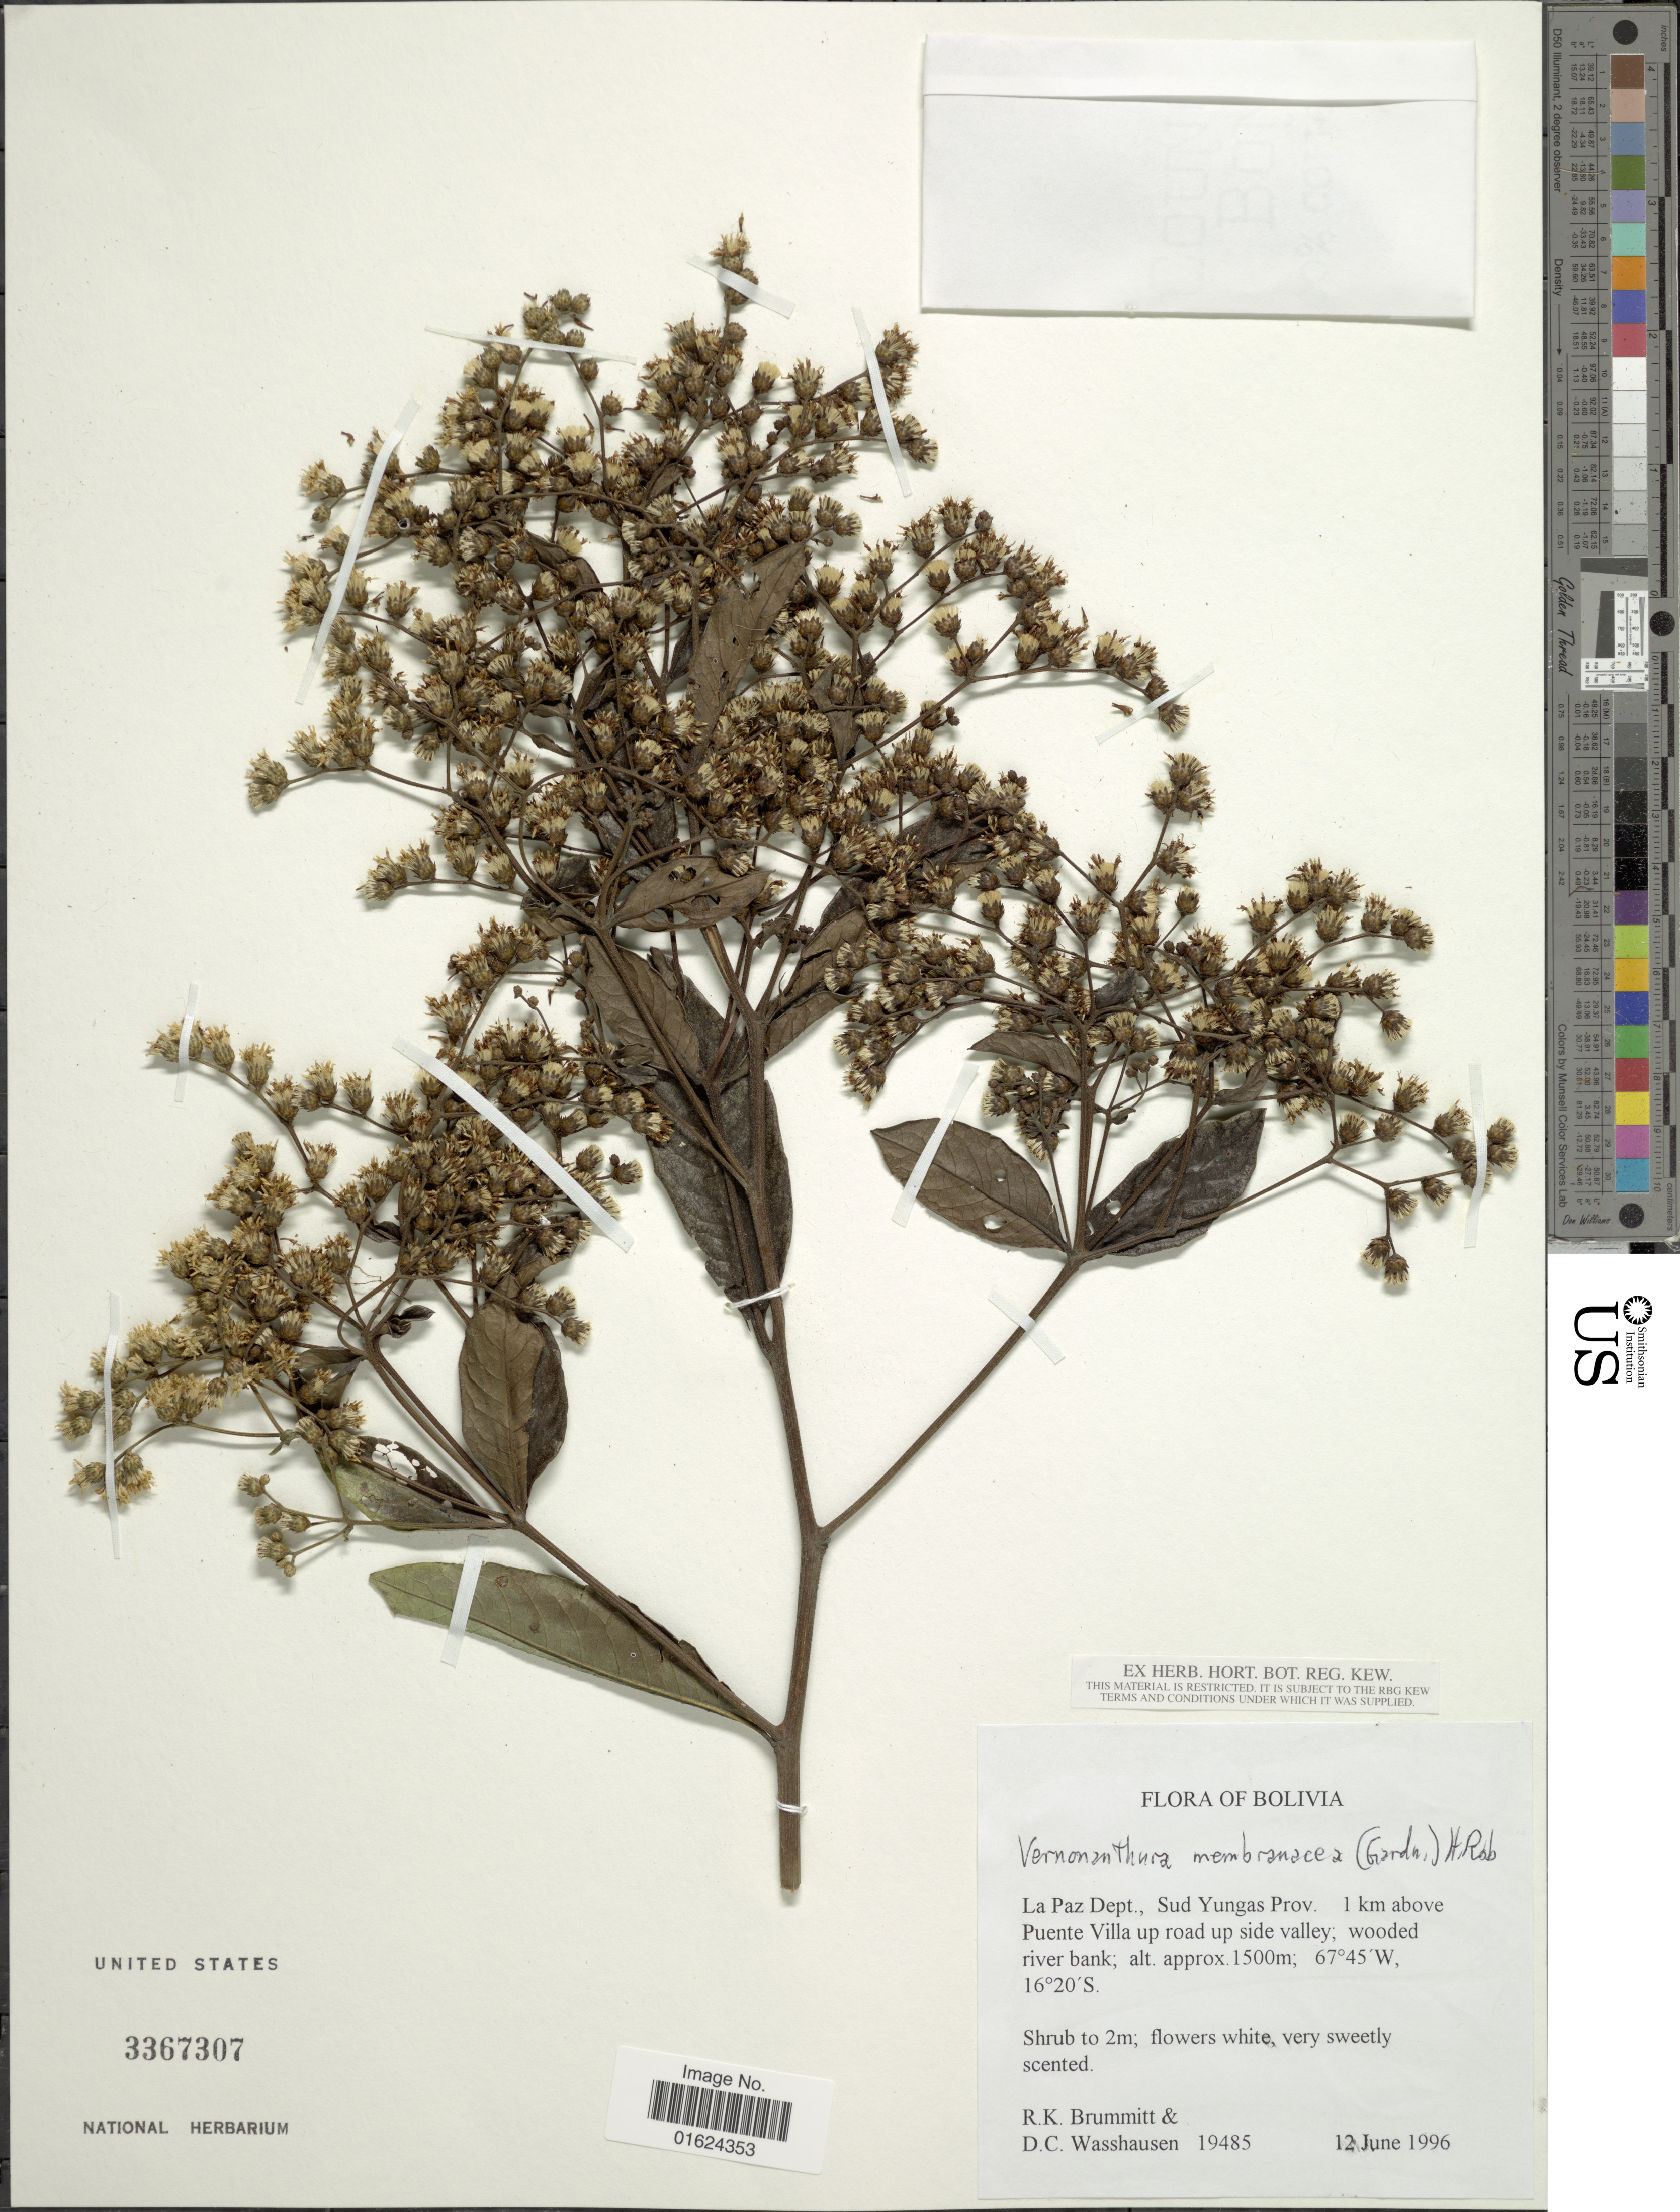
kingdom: Plantae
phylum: Tracheophyta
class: Magnoliopsida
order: Asterales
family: Asteraceae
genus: Vernonanthura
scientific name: Vernonanthura membranacea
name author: (Gardner) H. Rob.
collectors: R. K. Brummitt & D. C. Wasshausen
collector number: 19485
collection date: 1996-06-12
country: Bolivia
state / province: La Paz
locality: La Paz Dept., Sud Yungas Prov., 1 km above Puente Villa up road up side valley.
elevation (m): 1500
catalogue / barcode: US 3367307